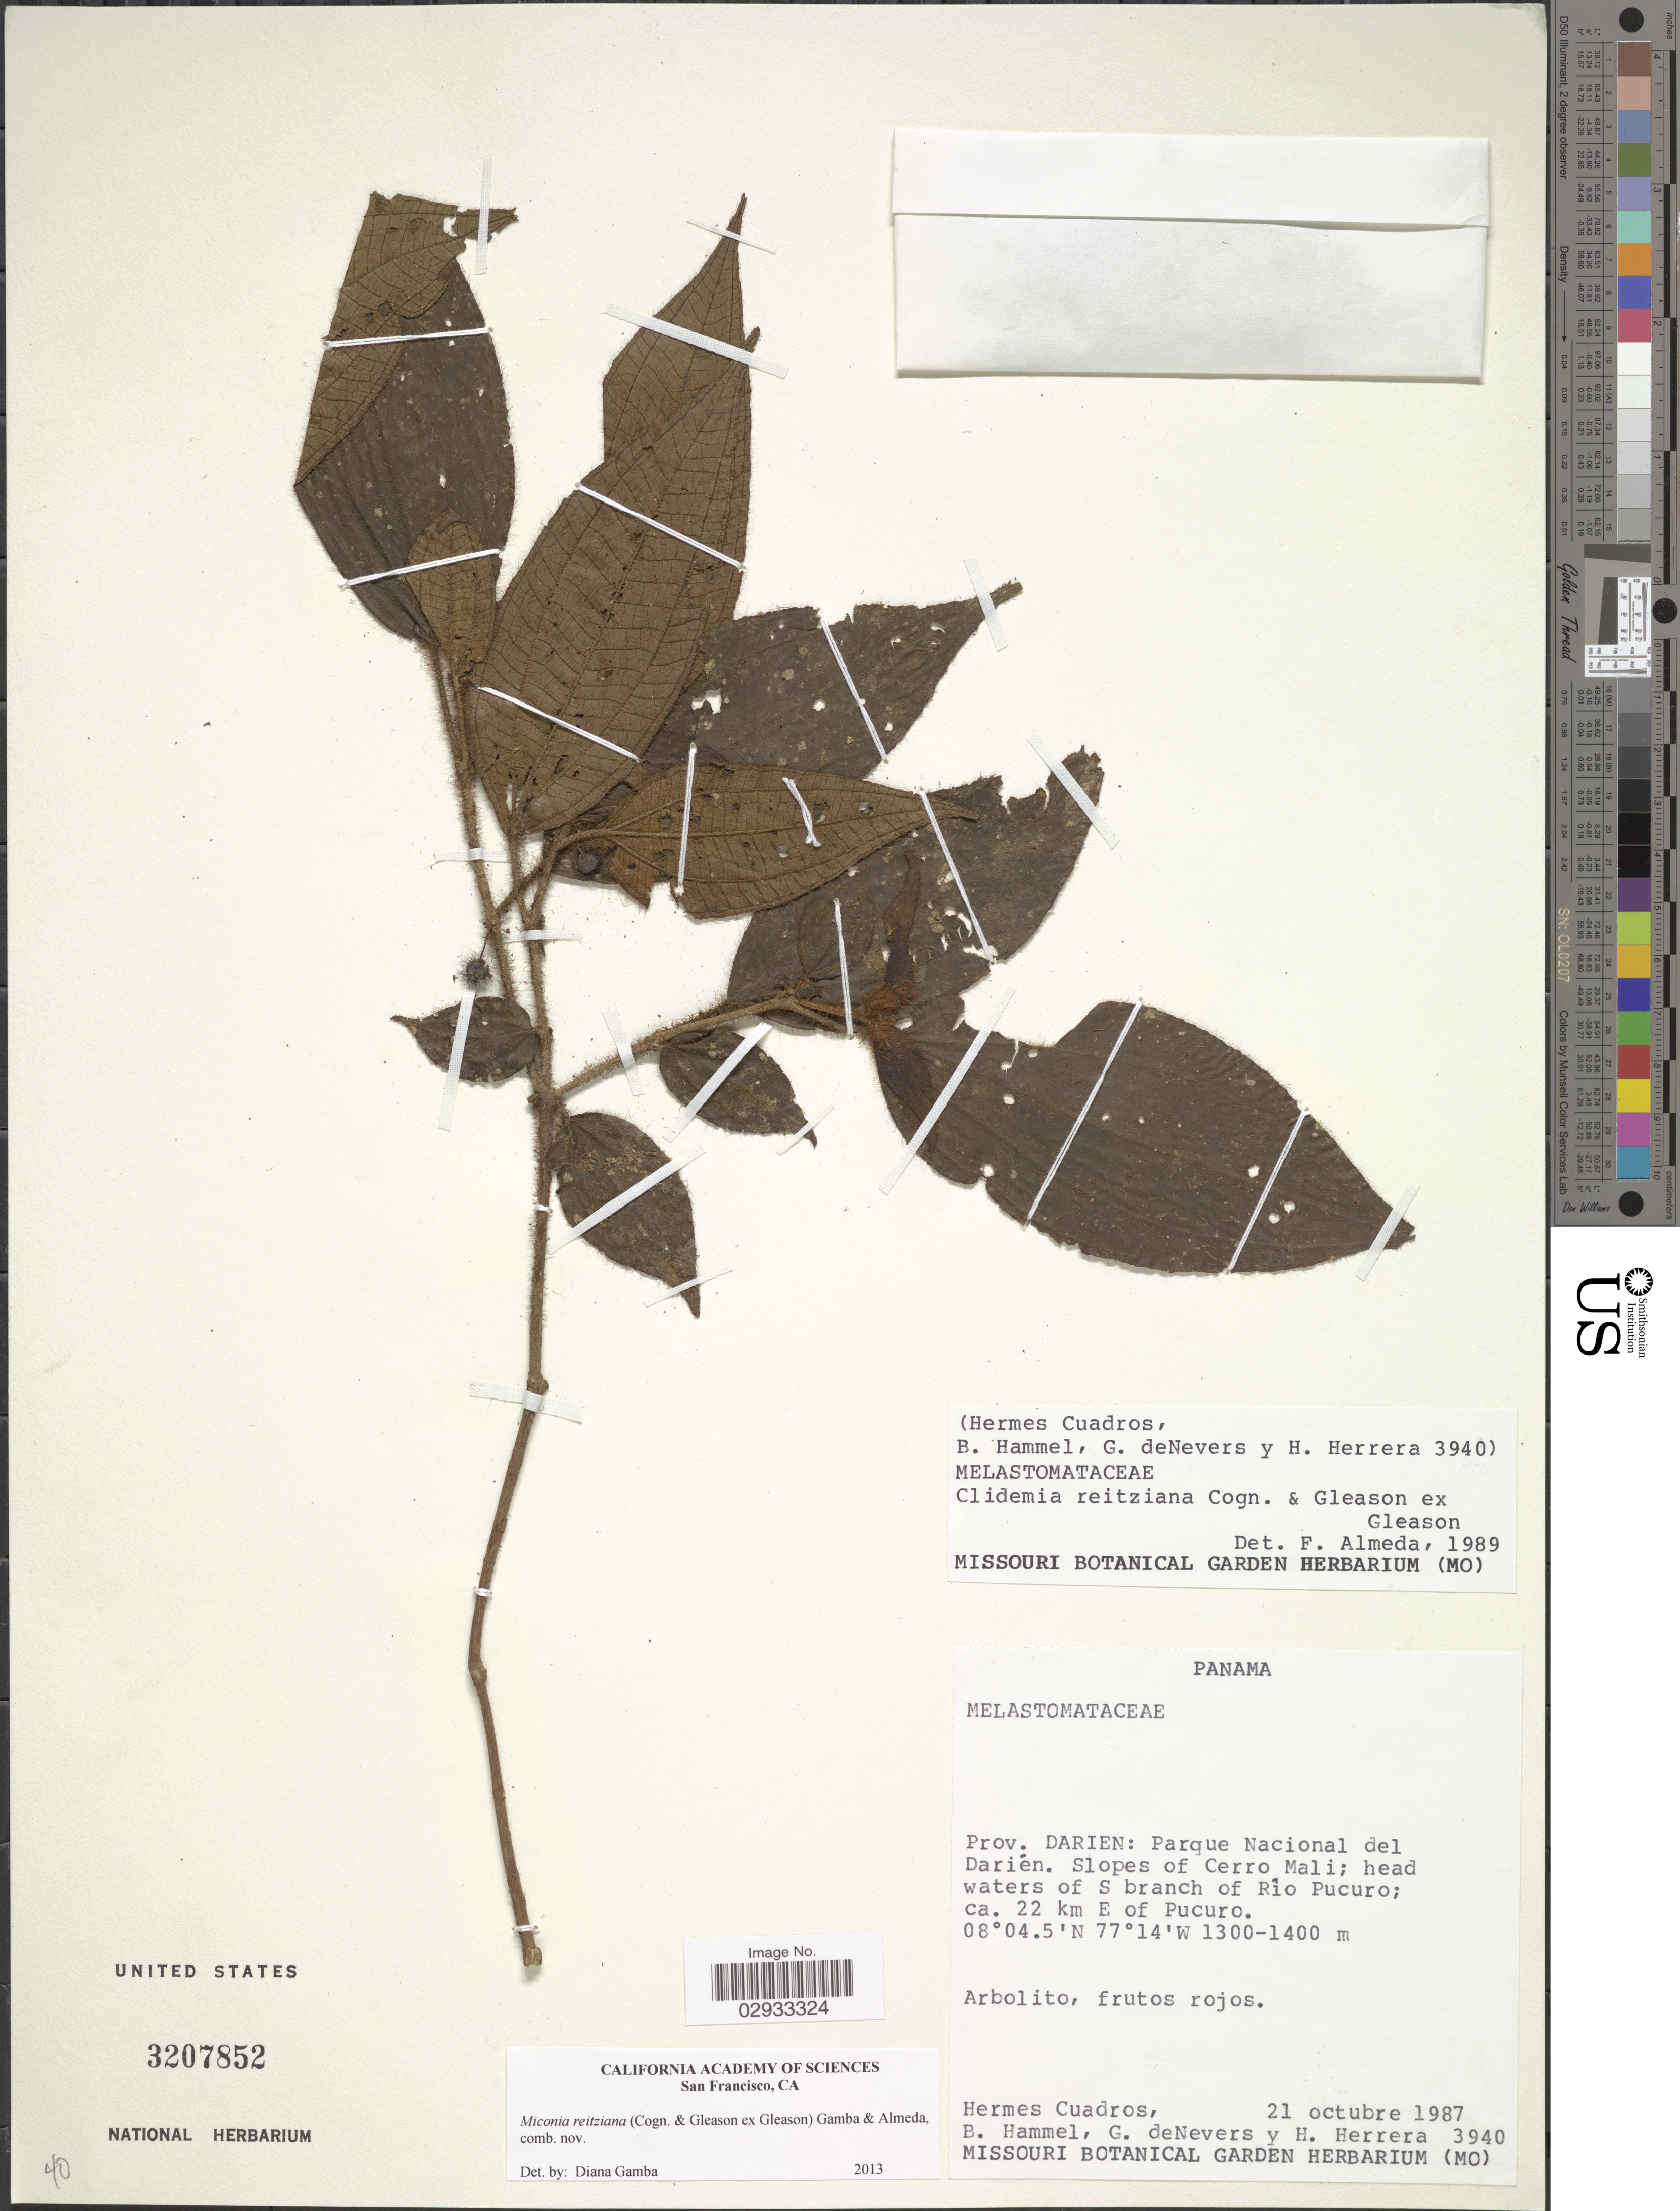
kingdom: Plantae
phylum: Tracheophyta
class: Magnoliopsida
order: Myrtales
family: Melastomataceae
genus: Miconia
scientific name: Miconia reitziana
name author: (Cogn. & Gleason) Gamba & Almeda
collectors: H. Cuadros, B. Hammel, G. DeNevers & H. Herrera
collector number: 3940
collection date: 1987-10-21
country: Panama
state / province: Darién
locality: Parque Nacional del Daríen. Slopes of Cerro Mali; head waters of S branch of Río Pucuro; ca. 22 km E of Pucuro.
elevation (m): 1300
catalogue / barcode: US 3207852